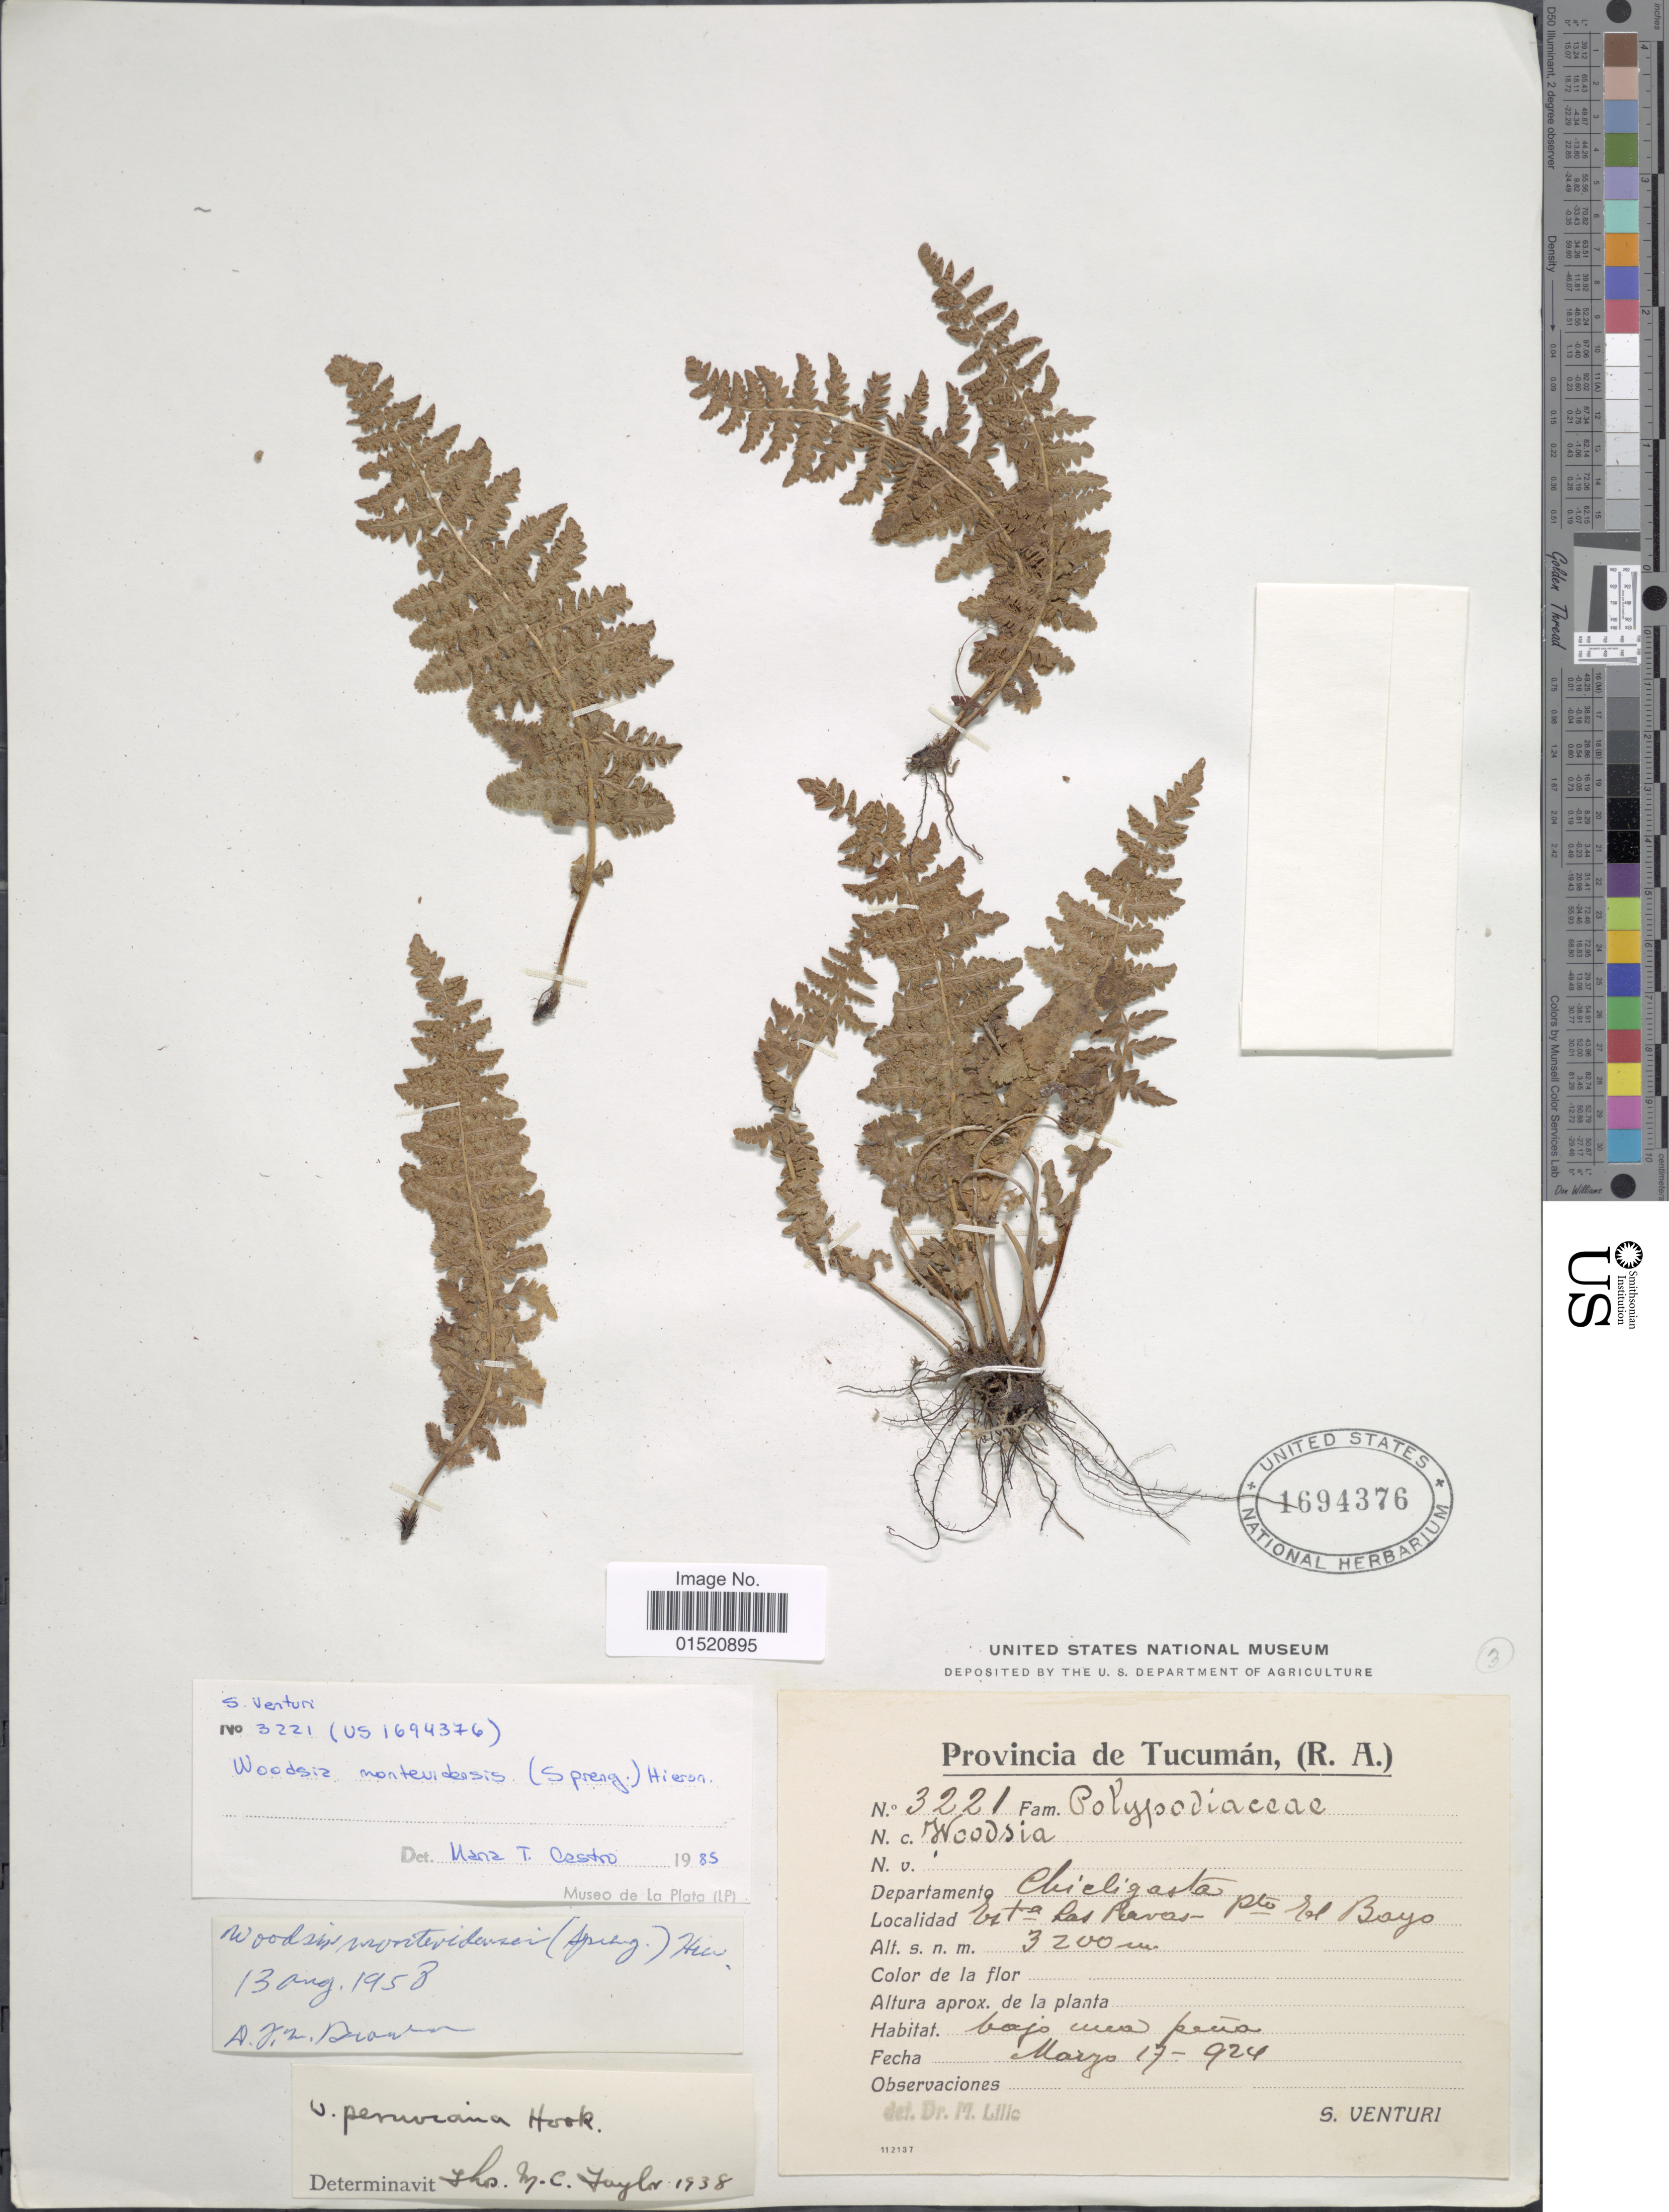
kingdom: Plantae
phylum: Tracheophyta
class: Polypodiopsida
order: Polypodiales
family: Woodsiaceae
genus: Woodsia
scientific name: Woodsia montevidensis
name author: (Spreng.) Hieron.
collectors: S. Venturi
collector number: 3221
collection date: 1924-01-17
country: Argentina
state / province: Tucuman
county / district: Chicligasta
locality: Est-a Las Pavas - Pto El Bayo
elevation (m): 3200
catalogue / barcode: US 1694376